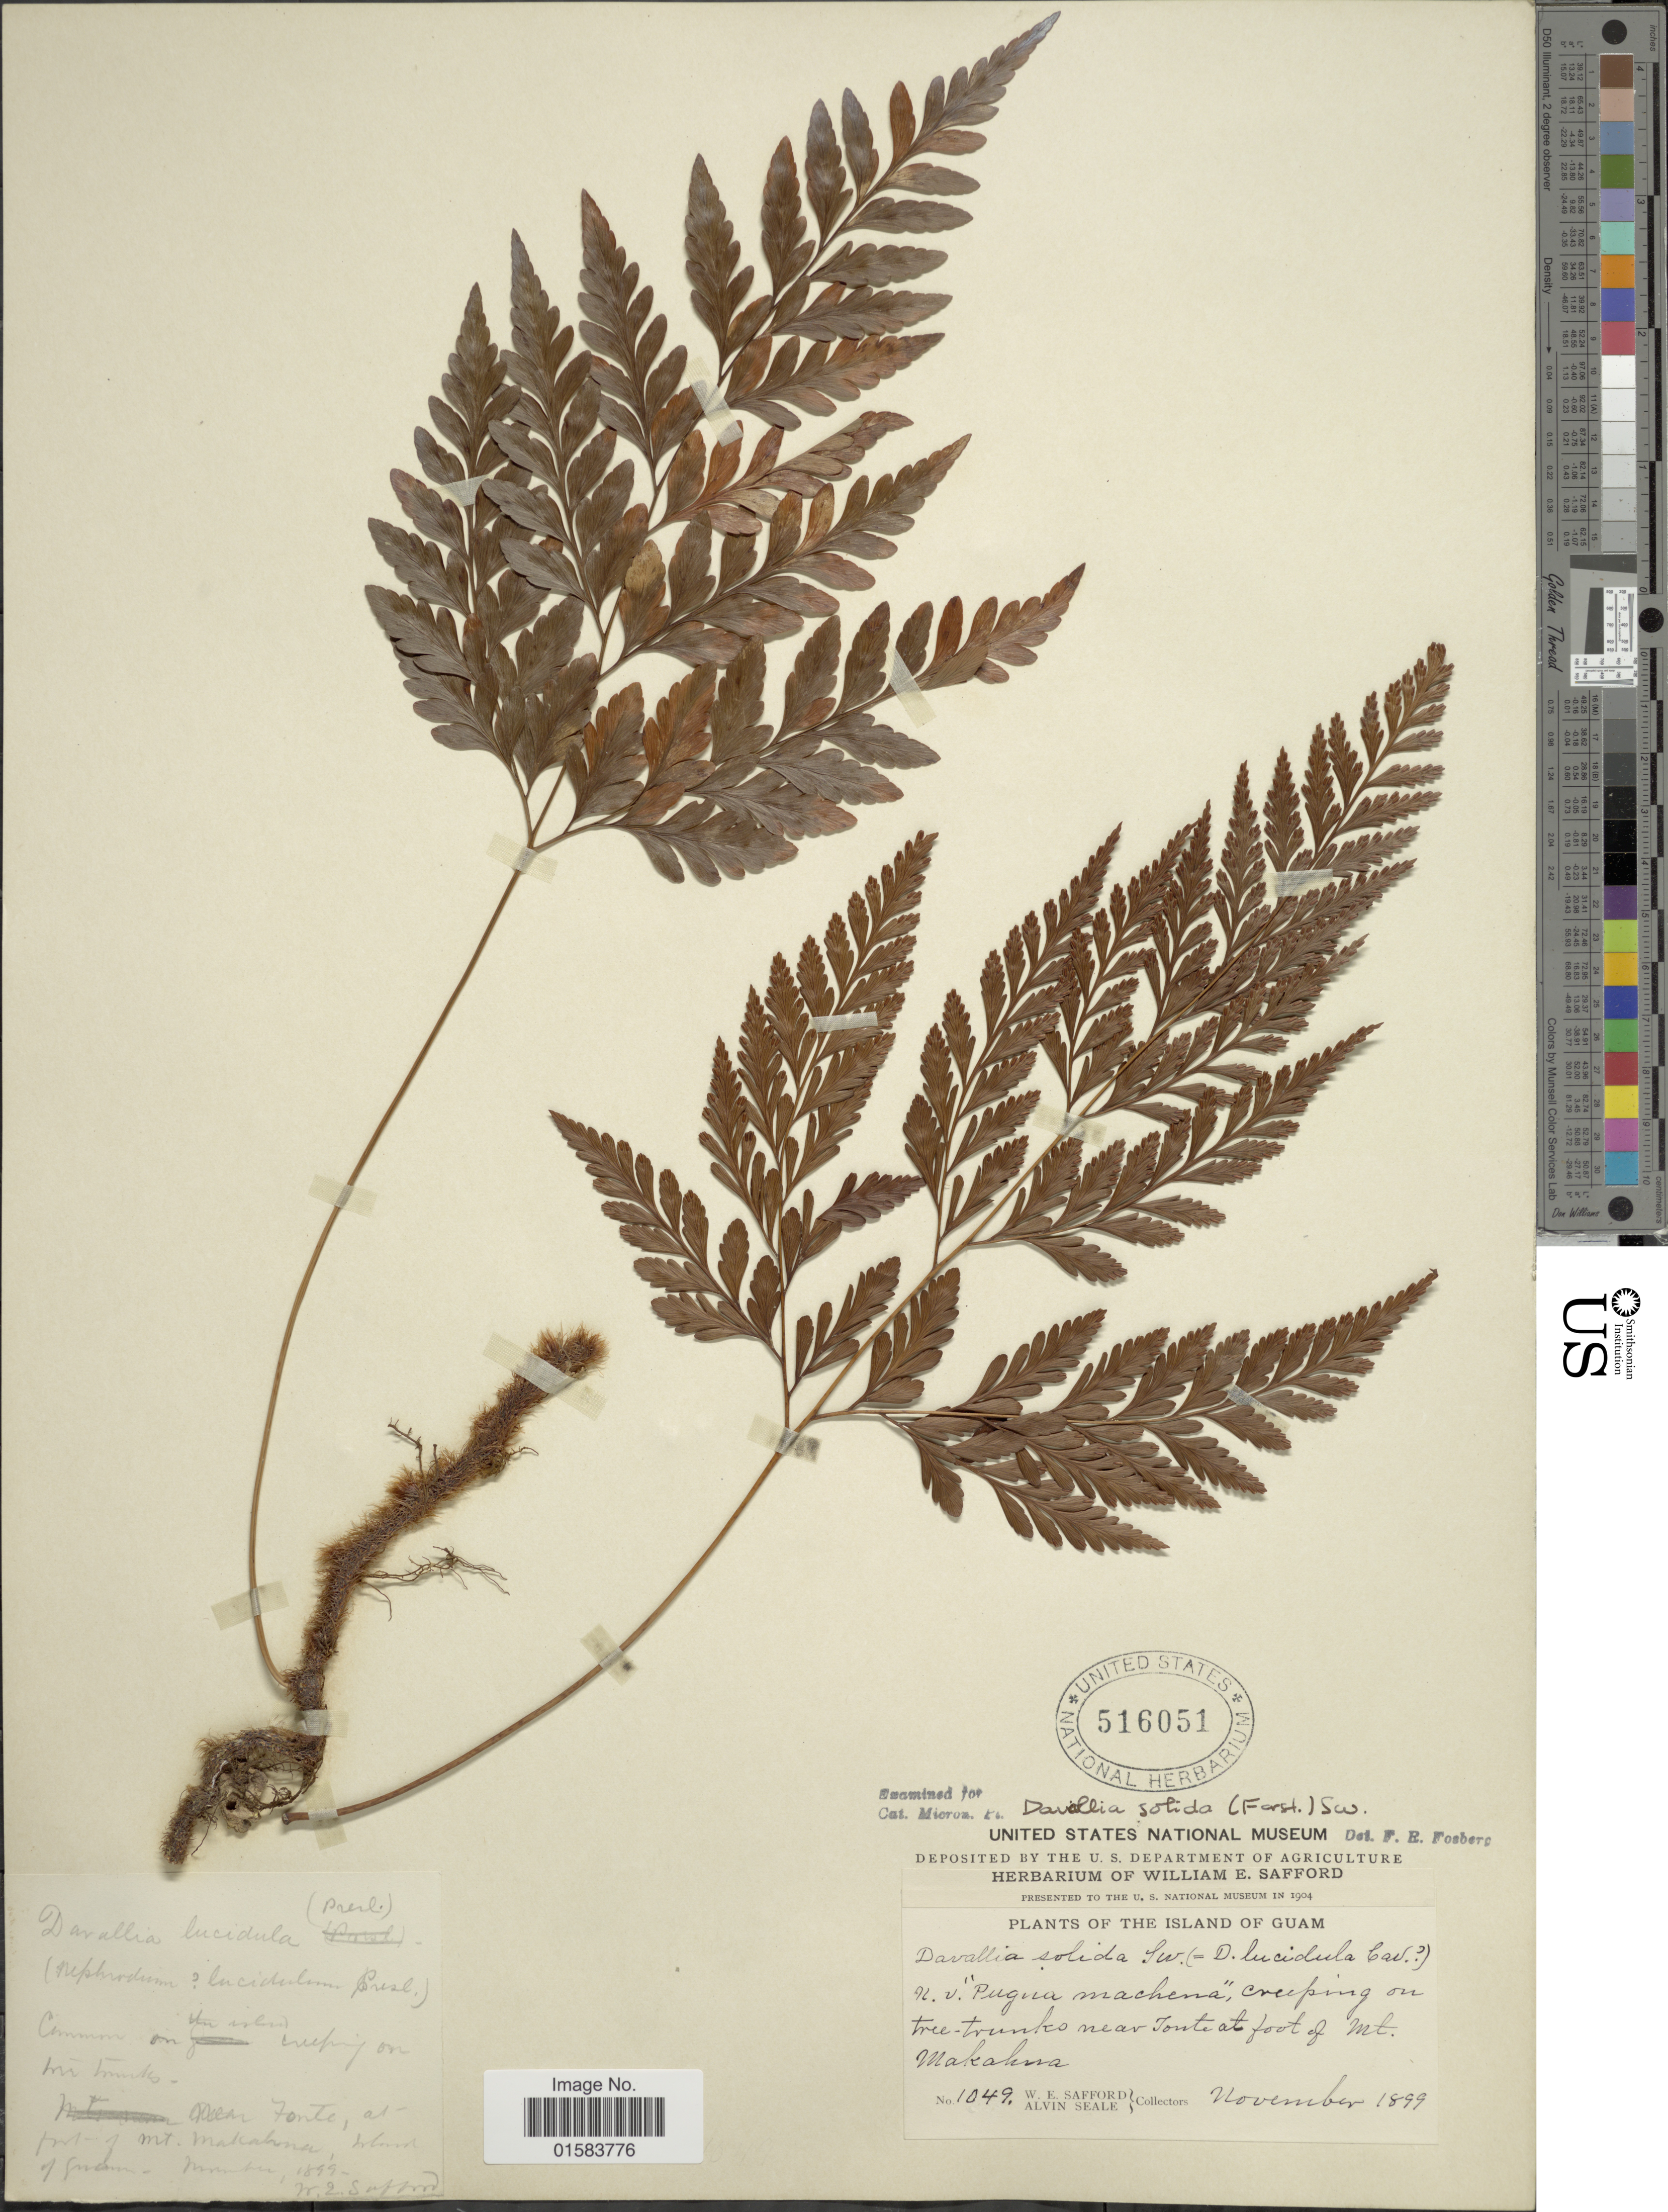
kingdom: Plantae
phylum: Tracheophyta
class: Polypodiopsida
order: Polypodiales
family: Davalliaceae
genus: Davallia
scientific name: Davallia solida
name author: (G. Forst.) Sw.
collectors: W. E. Safford & A. Seale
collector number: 1049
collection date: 1899-11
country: Guam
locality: Near Tonte at foot of Mt. Makakna [interpreted]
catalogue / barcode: US 516051